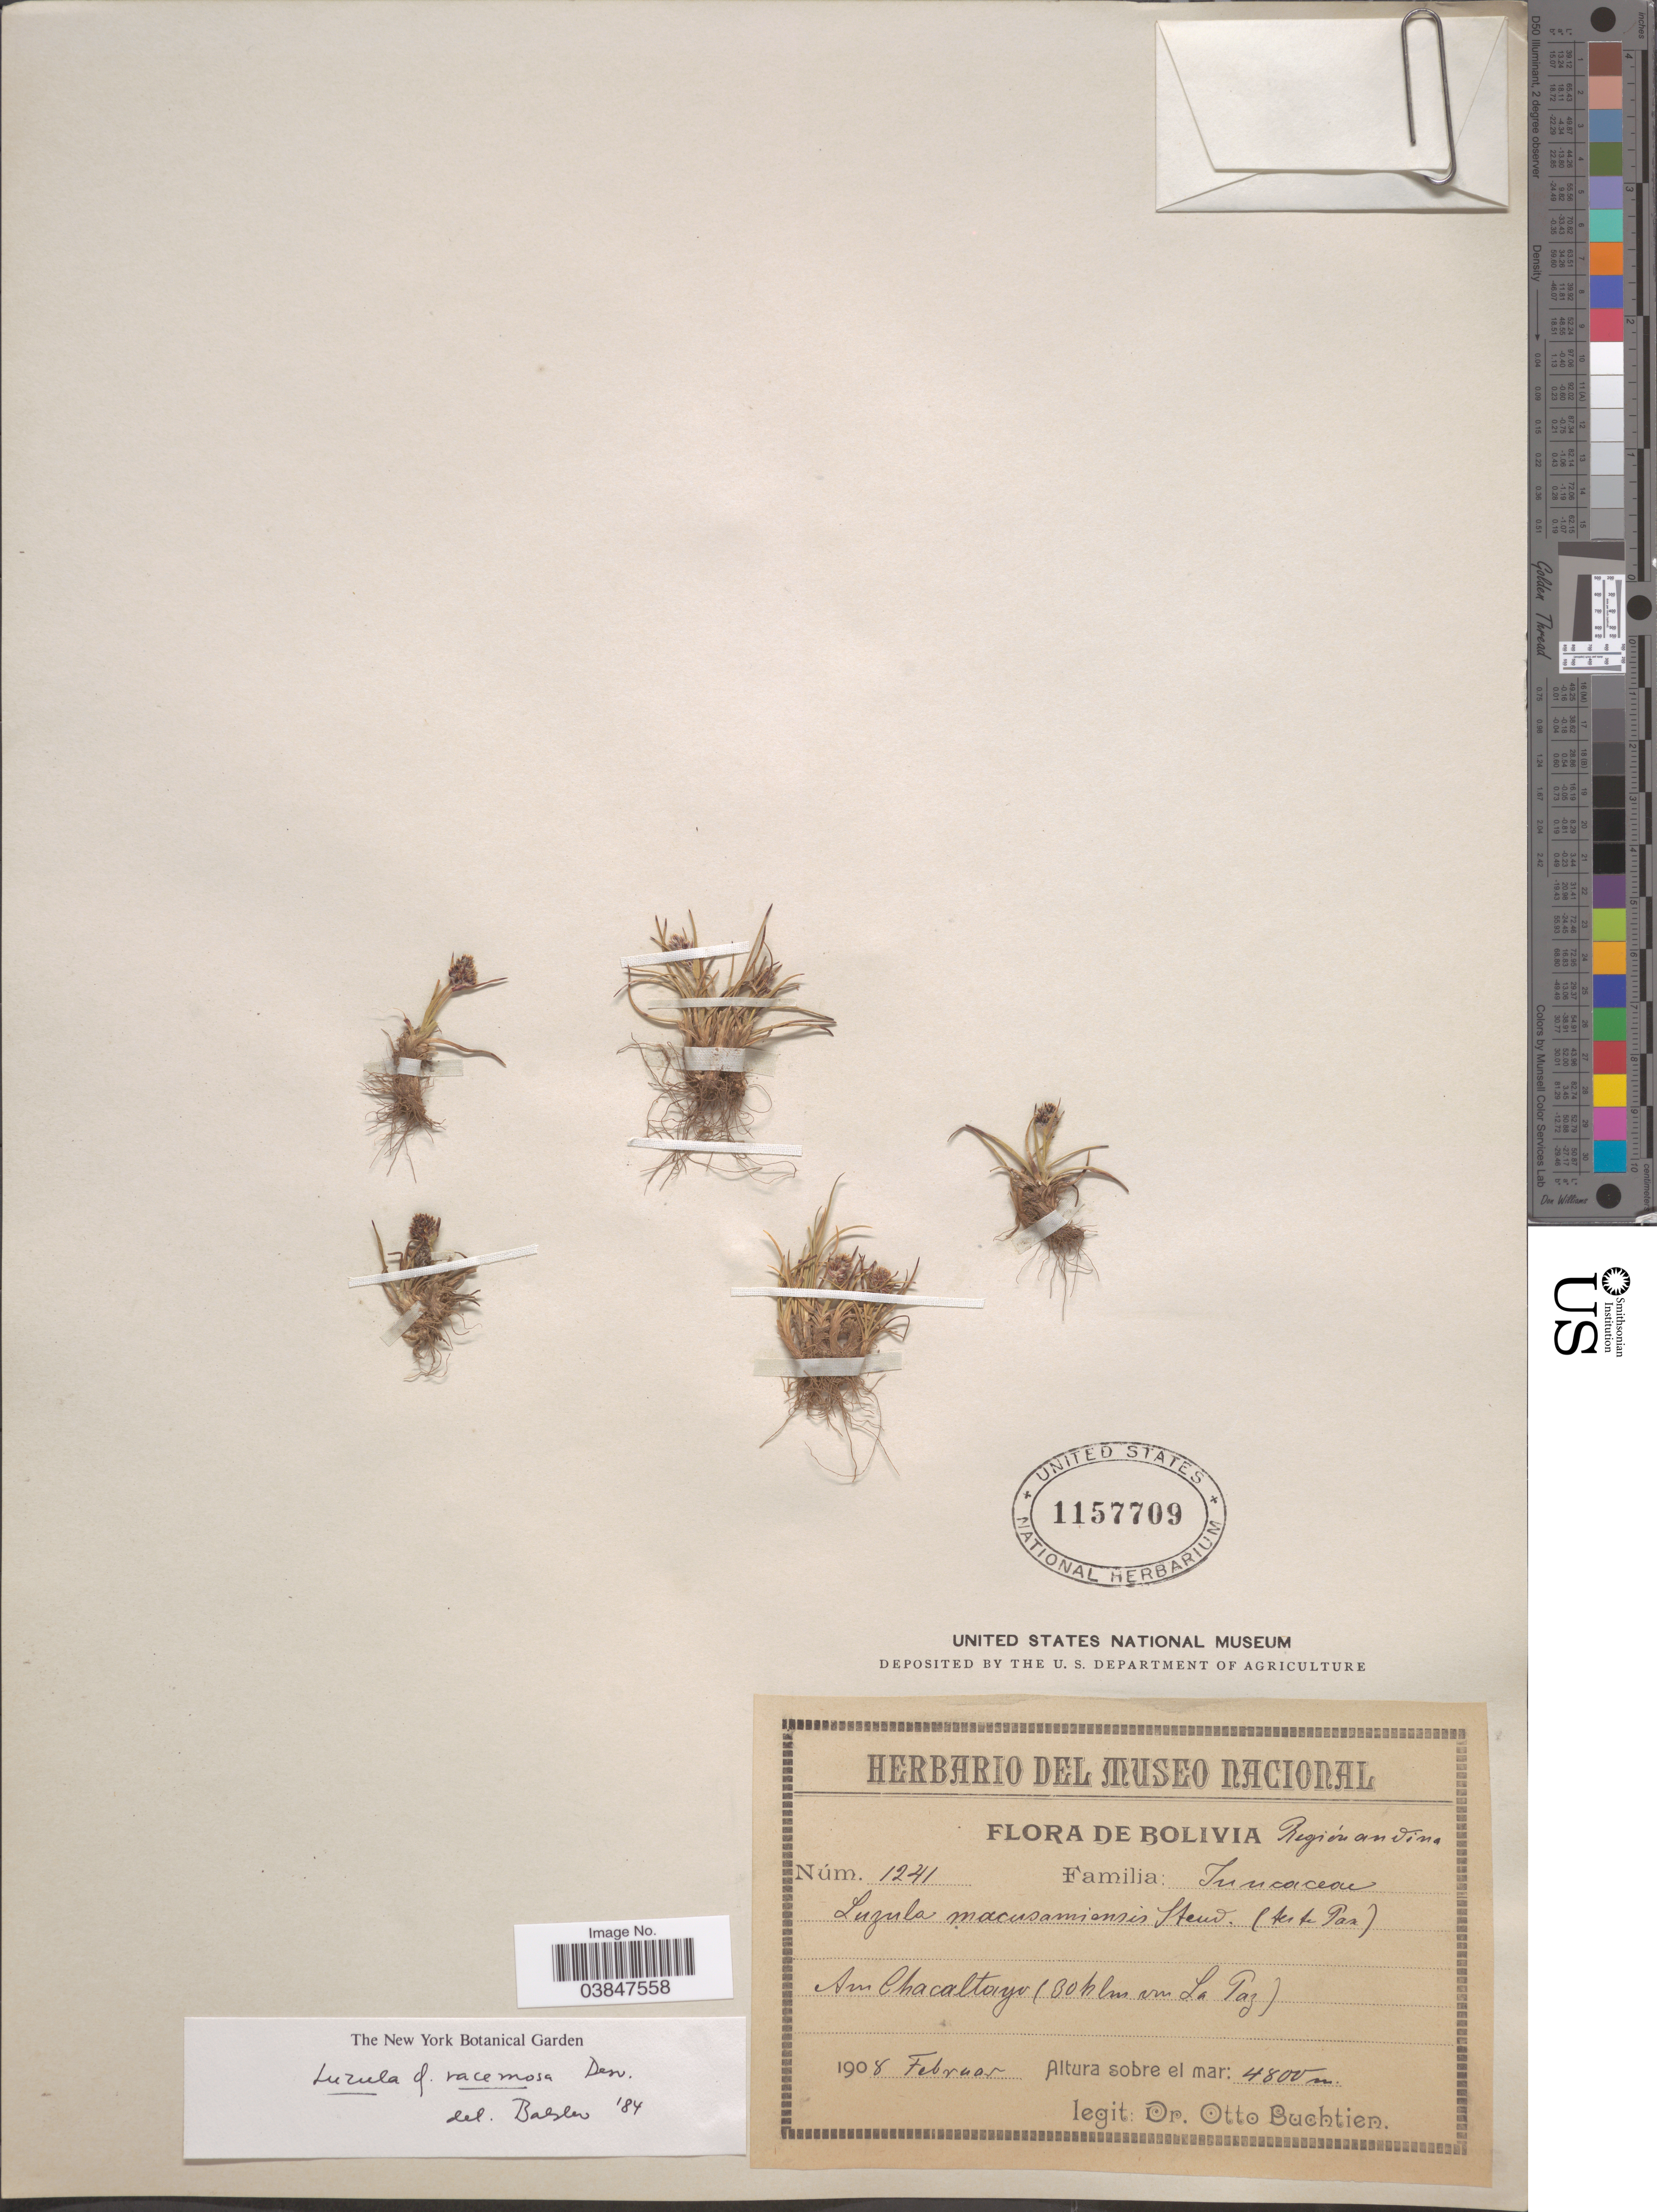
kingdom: Plantae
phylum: Tracheophyta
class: Liliopsida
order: Poales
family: Juncaceae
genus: Luzula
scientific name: Luzula racemosa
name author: Desv.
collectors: O. Buchtien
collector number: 1241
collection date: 1908-02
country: Bolivia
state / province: La Paz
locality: Región andina. Am Chacaltaya (30 klm um. La Paz).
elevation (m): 4800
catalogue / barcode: US 1157709